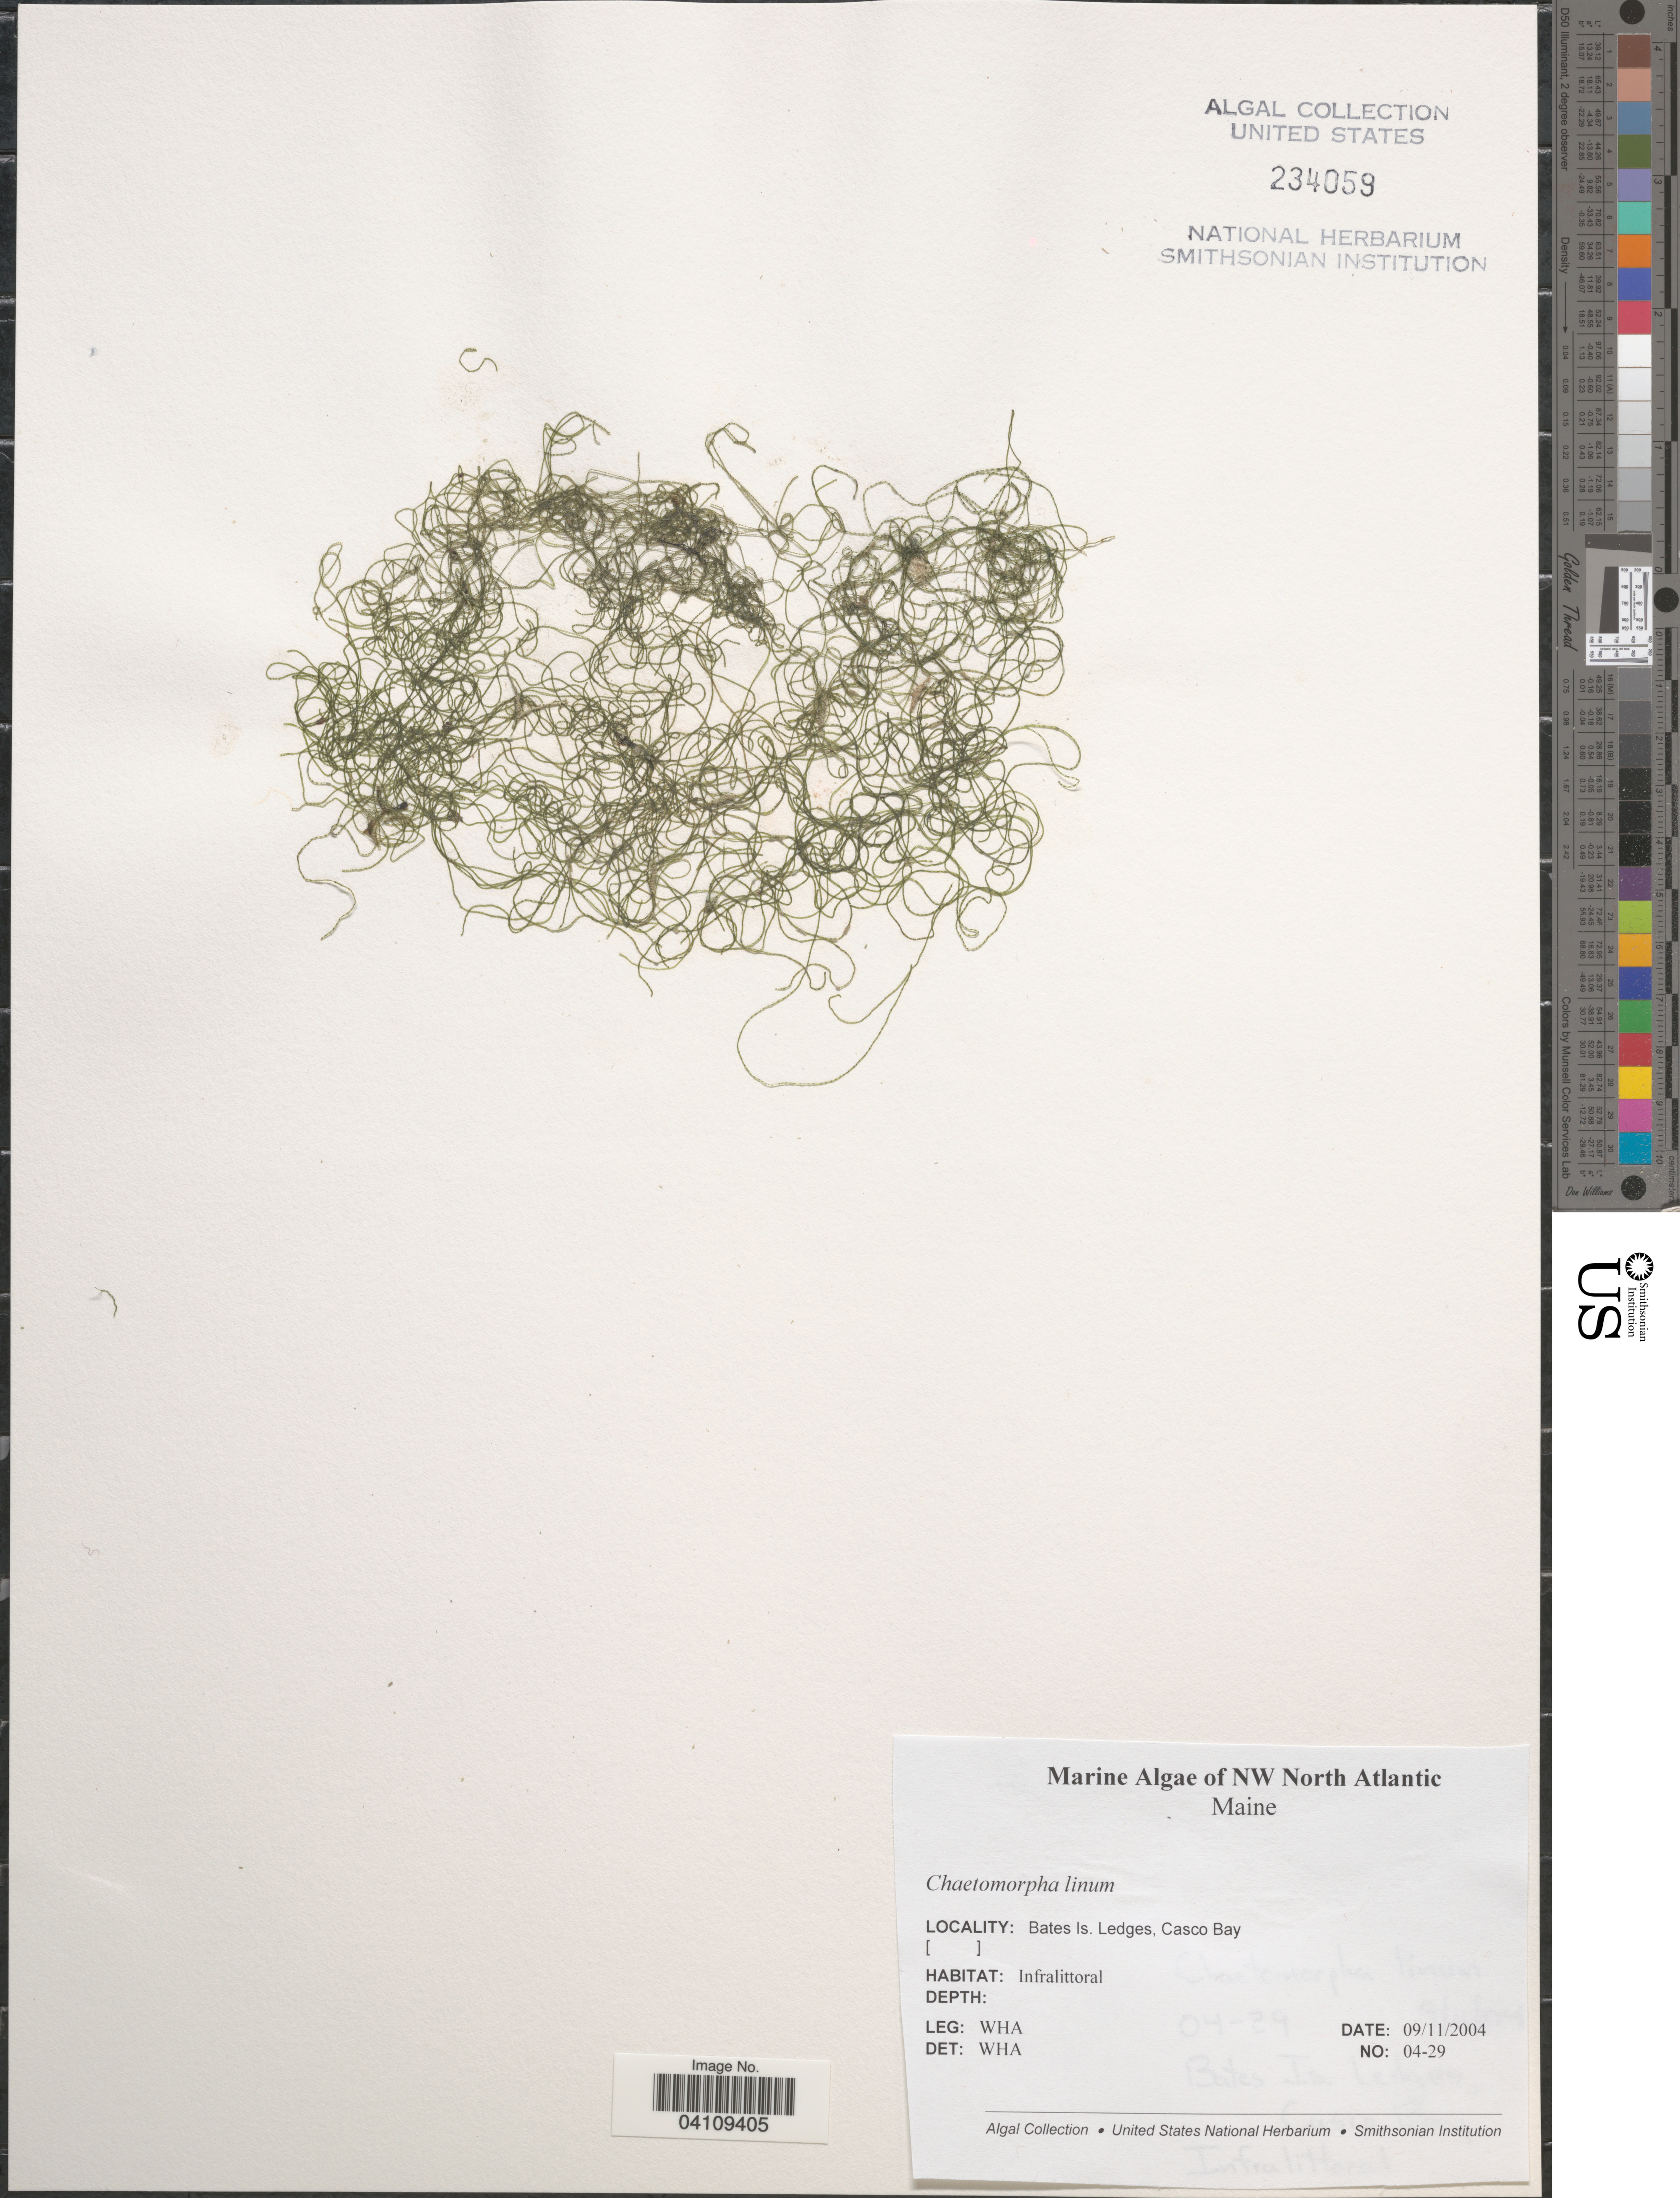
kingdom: Plantae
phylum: Chlorophyta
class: Ulvophyceae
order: Cladophorales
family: Cladophoraceae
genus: Chaetomorpha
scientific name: Chaetomorpha linum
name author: (O.F. Muell.) Kütz.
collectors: W. H. Adey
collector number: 04-29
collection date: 2004-09-11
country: United States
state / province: Maine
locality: NW North Atlantic. Bates Is. Ledges, Casco Bay.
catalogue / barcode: US 234059